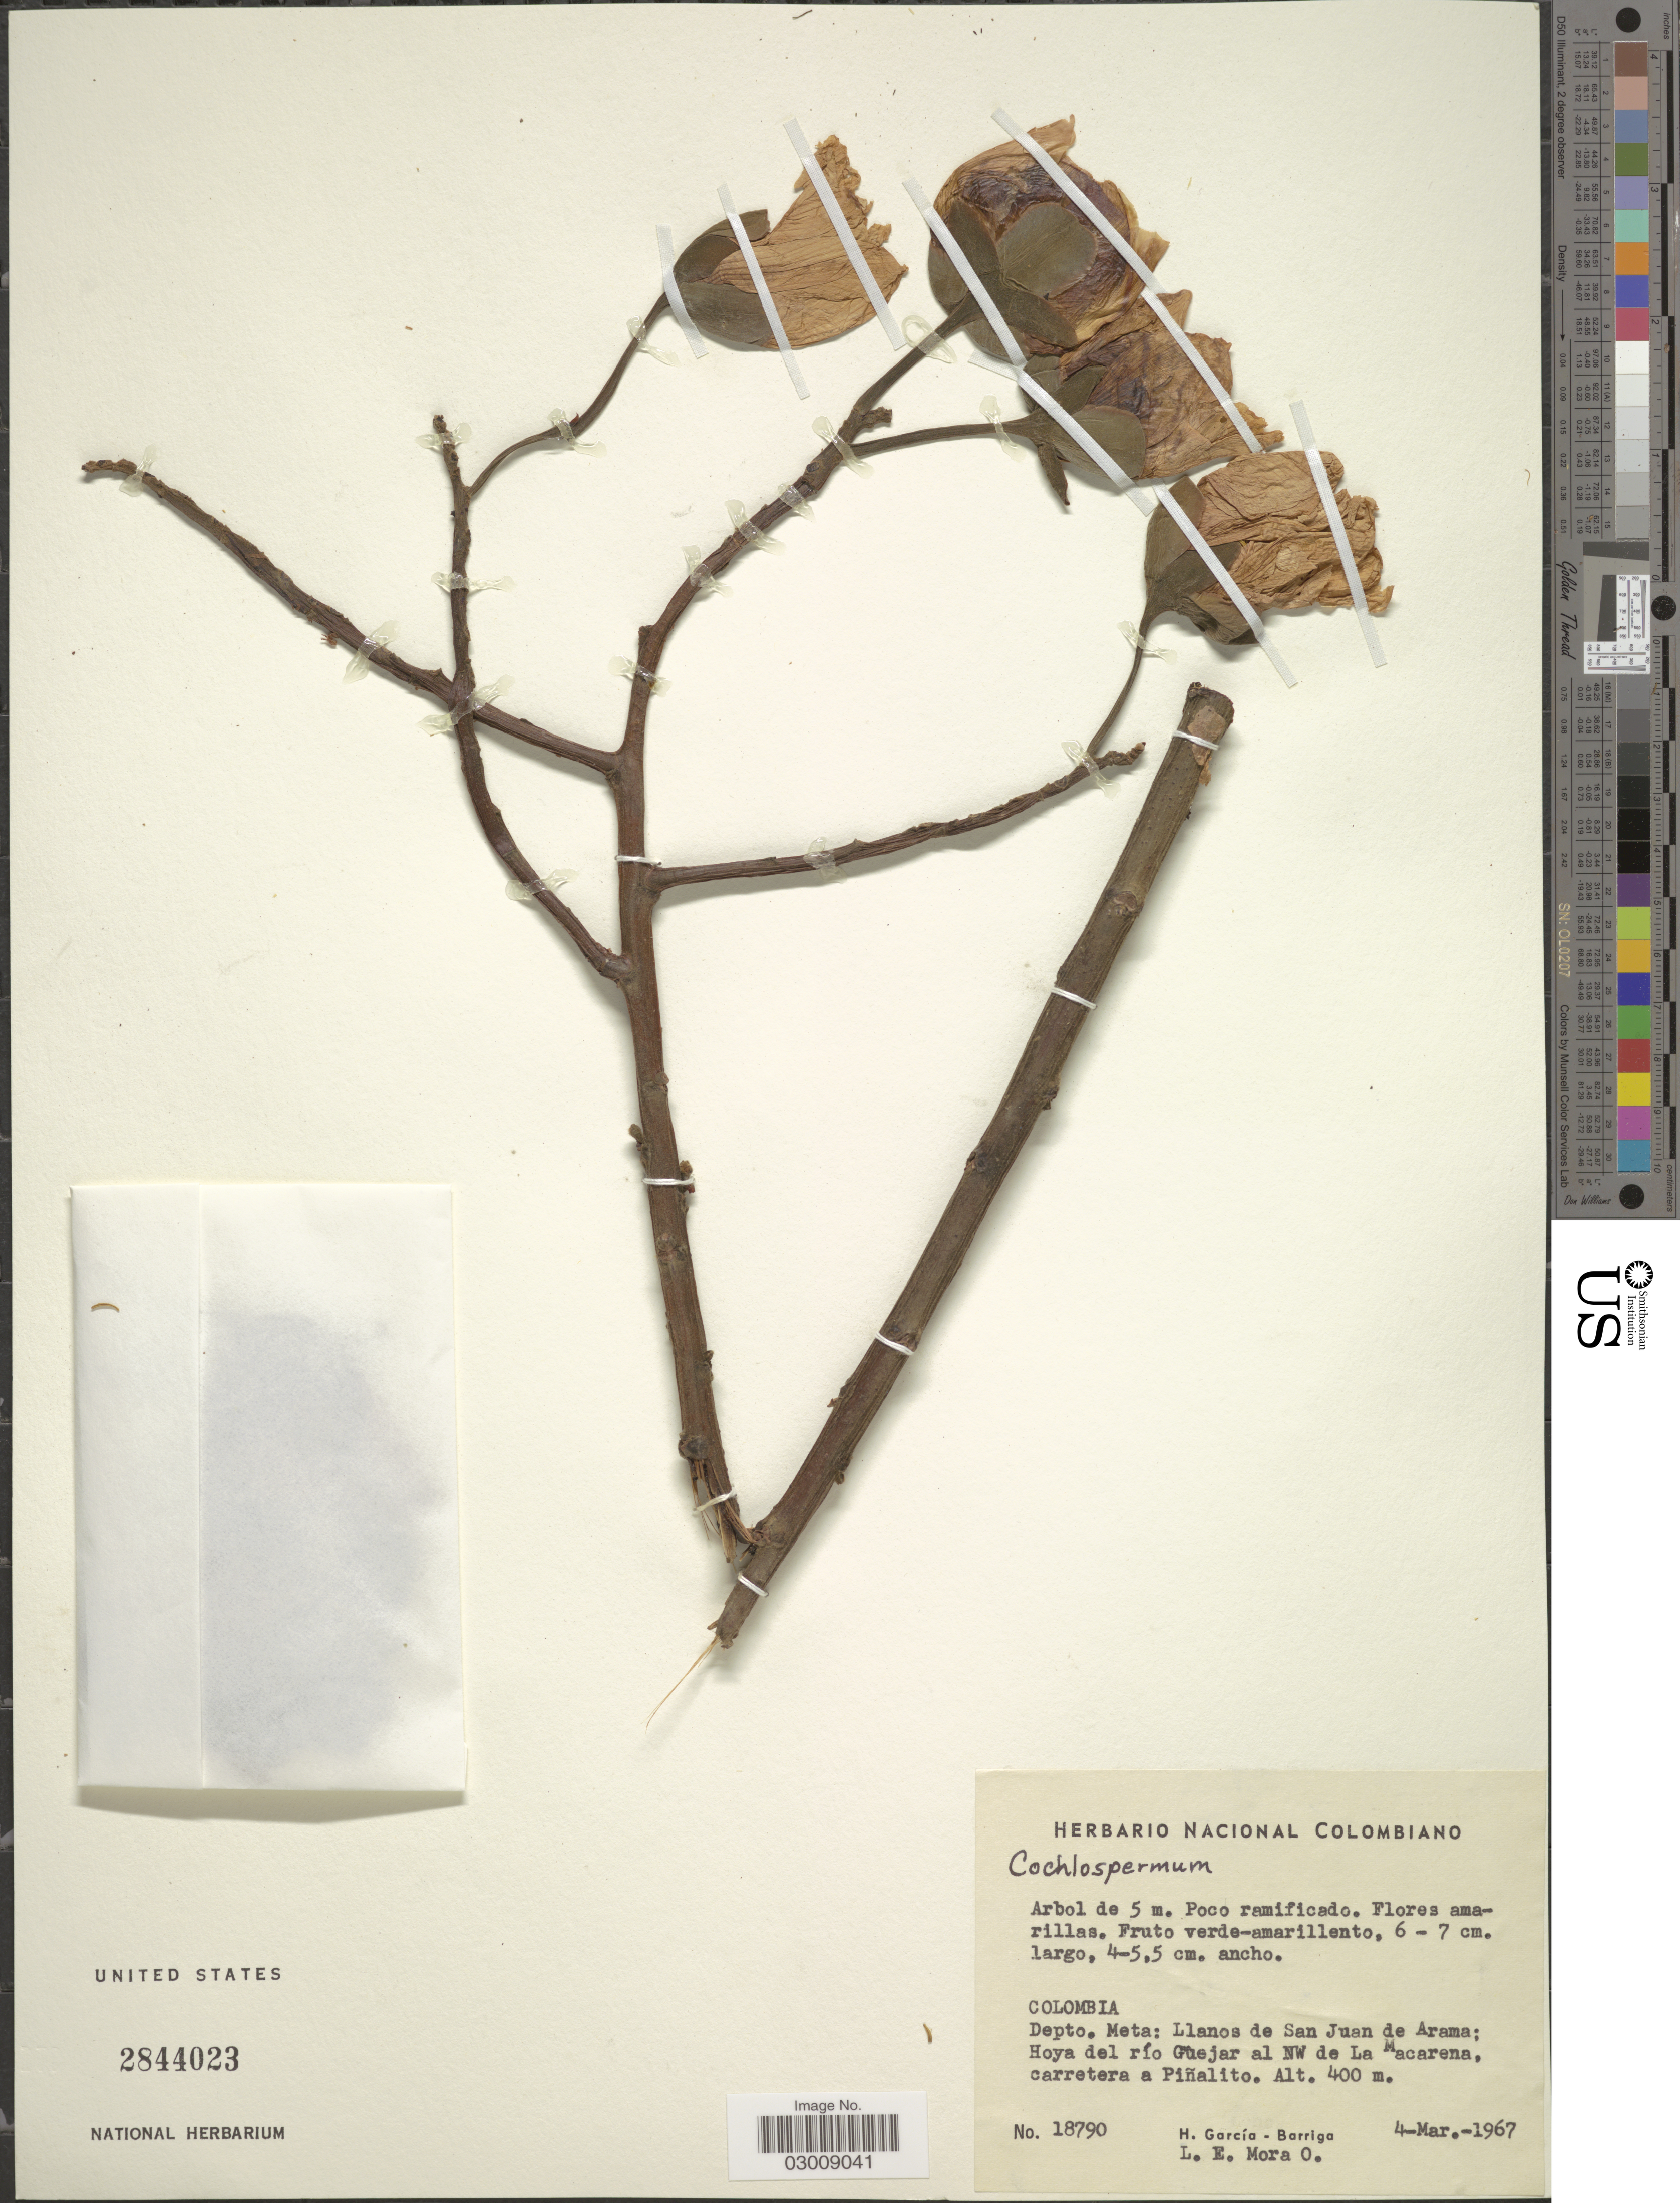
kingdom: Plantae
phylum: Tracheophyta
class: Magnoliopsida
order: Malvales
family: Cochlospermaceae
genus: Cochlospermum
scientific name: Cochlospermum sp.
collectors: H. García Barriga & L. E. Mora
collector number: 18790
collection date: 1967-03-04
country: Colombia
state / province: Meta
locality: Depto. Meta: Llanos de San Juan de Arama: Hoya del río Guejar al NW de La Macarena, carretera a Piñalito.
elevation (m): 400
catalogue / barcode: US 2844023